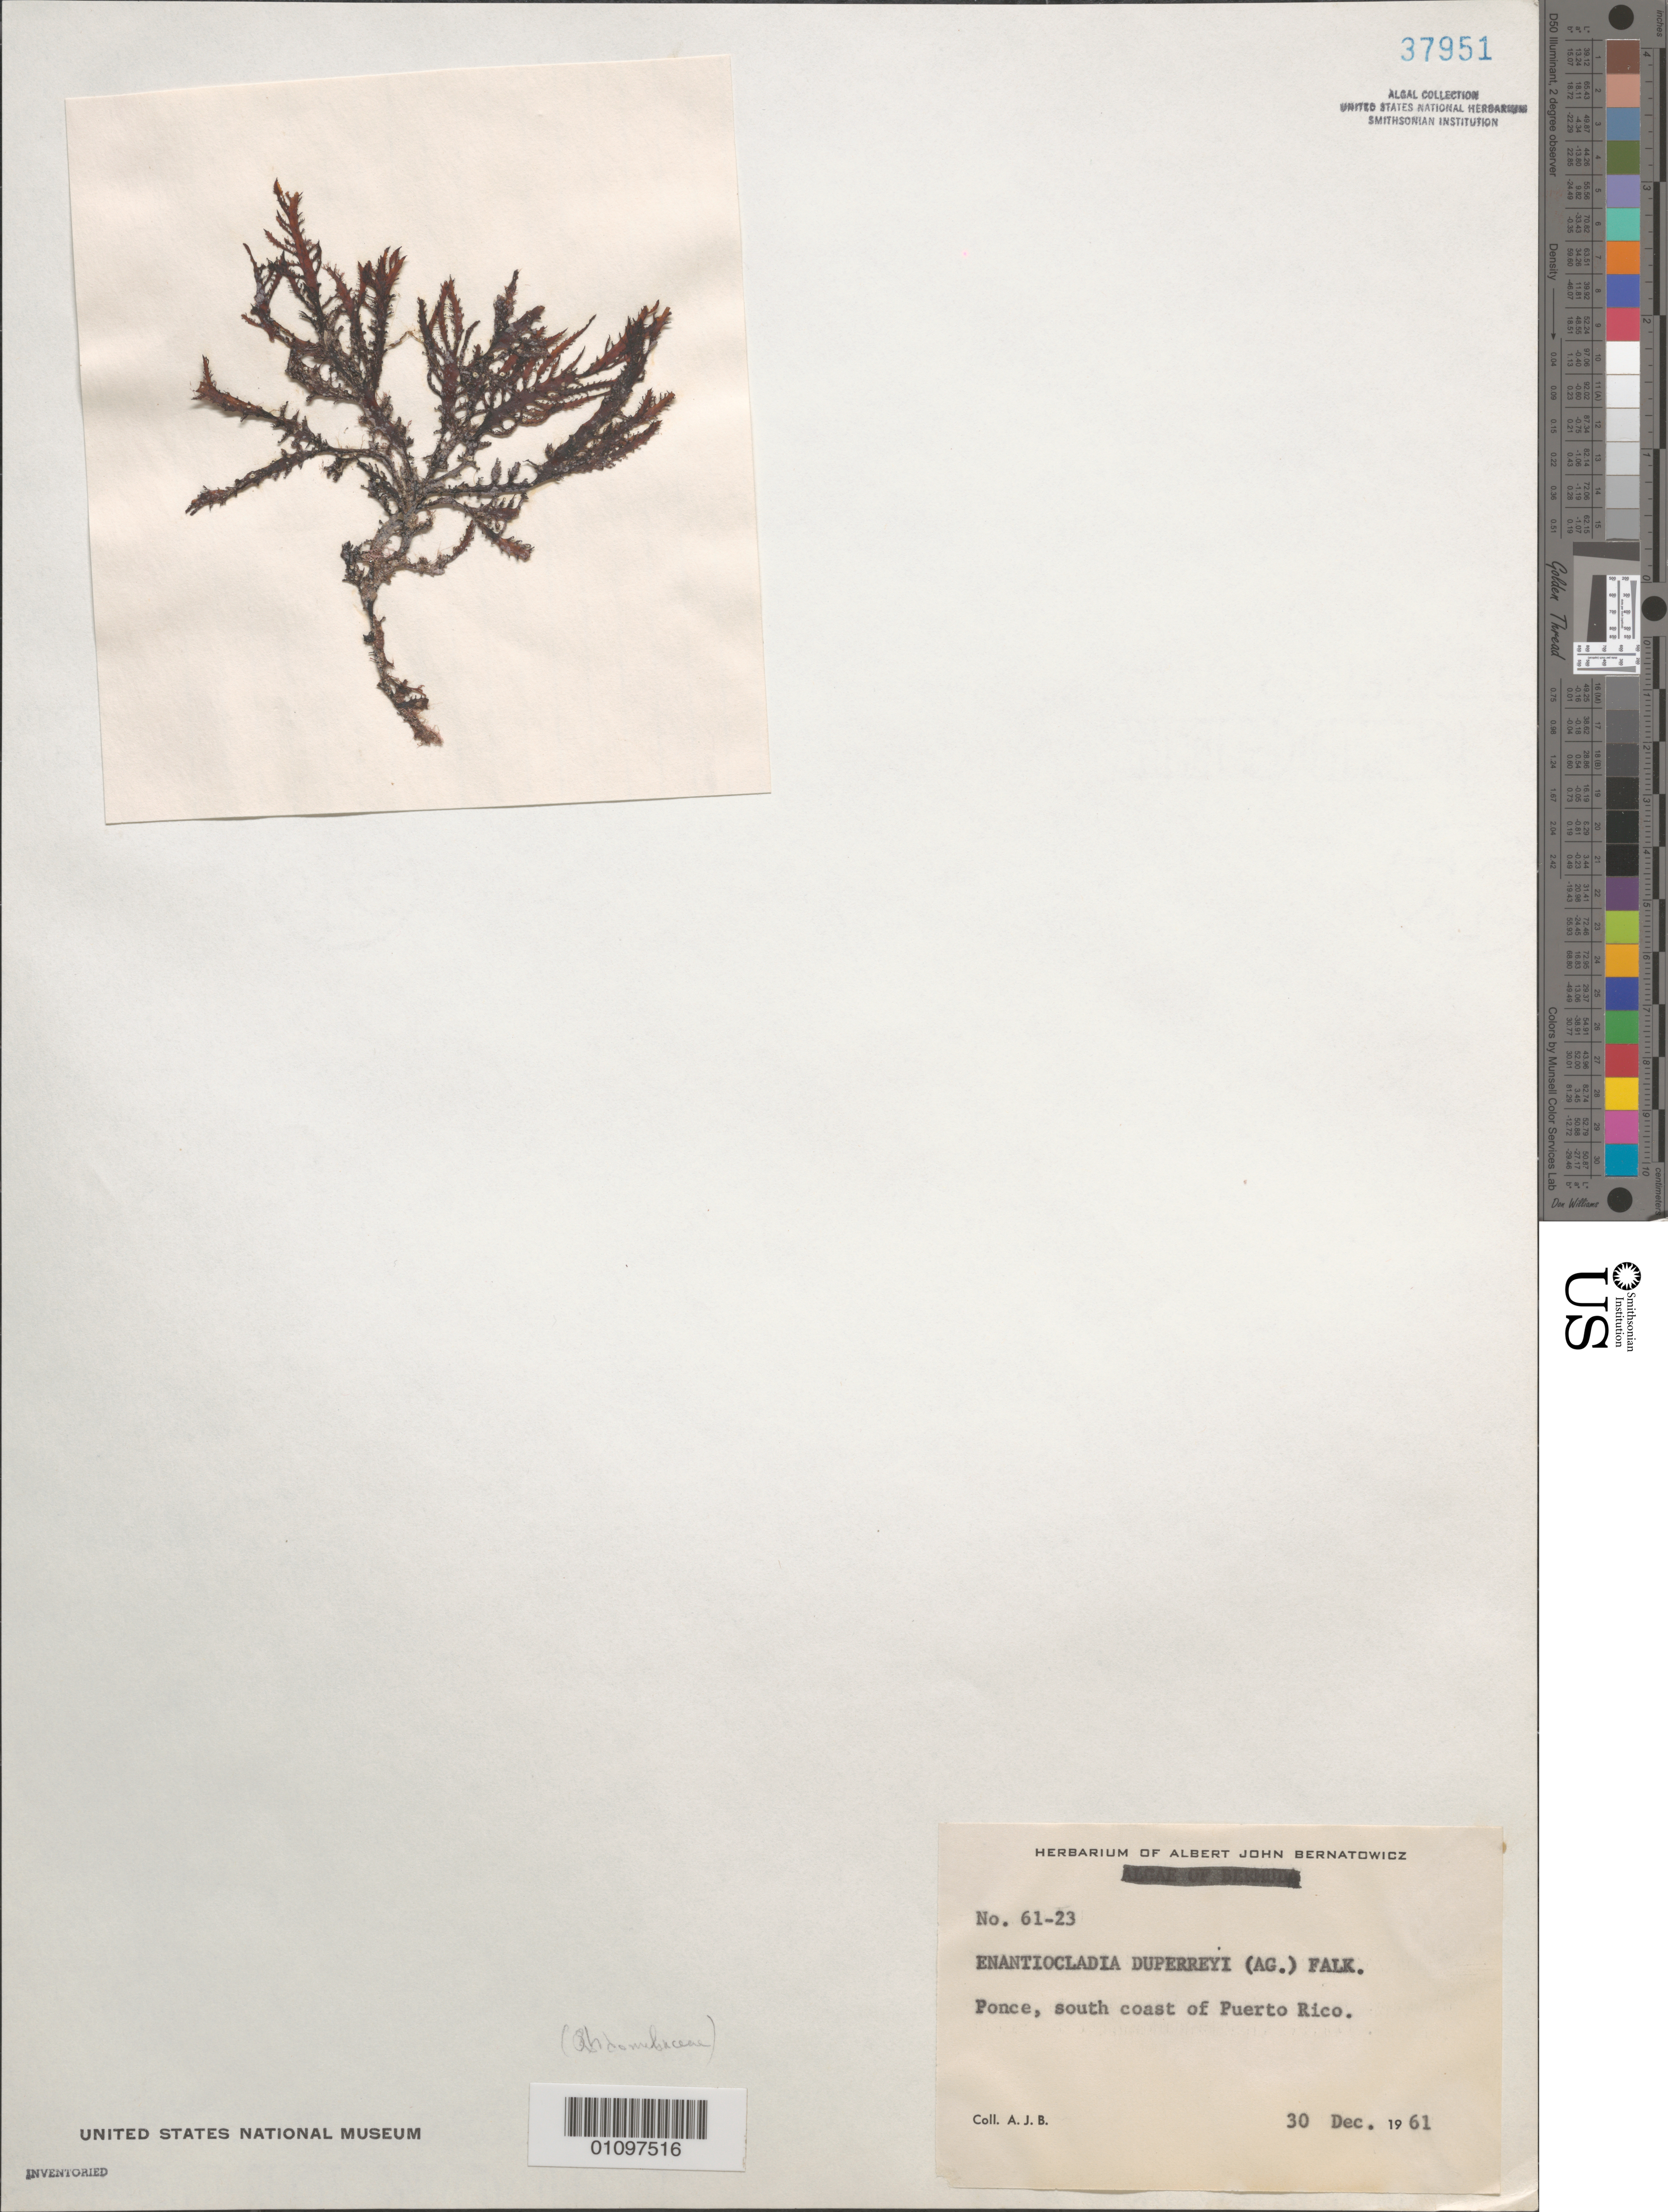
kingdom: Plantae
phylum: Rhodophyta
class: Florideophyceae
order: Ceramiales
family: Rhodomelaceae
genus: Enantiocladia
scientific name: Enantiocladia duperreyi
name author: (C. Agardh) Falkenb.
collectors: A. Bernatowicz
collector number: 61-23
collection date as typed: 30 Dec 1961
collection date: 1961-12-30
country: Puerto Rico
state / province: Ponce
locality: Ponce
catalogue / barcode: US 37951